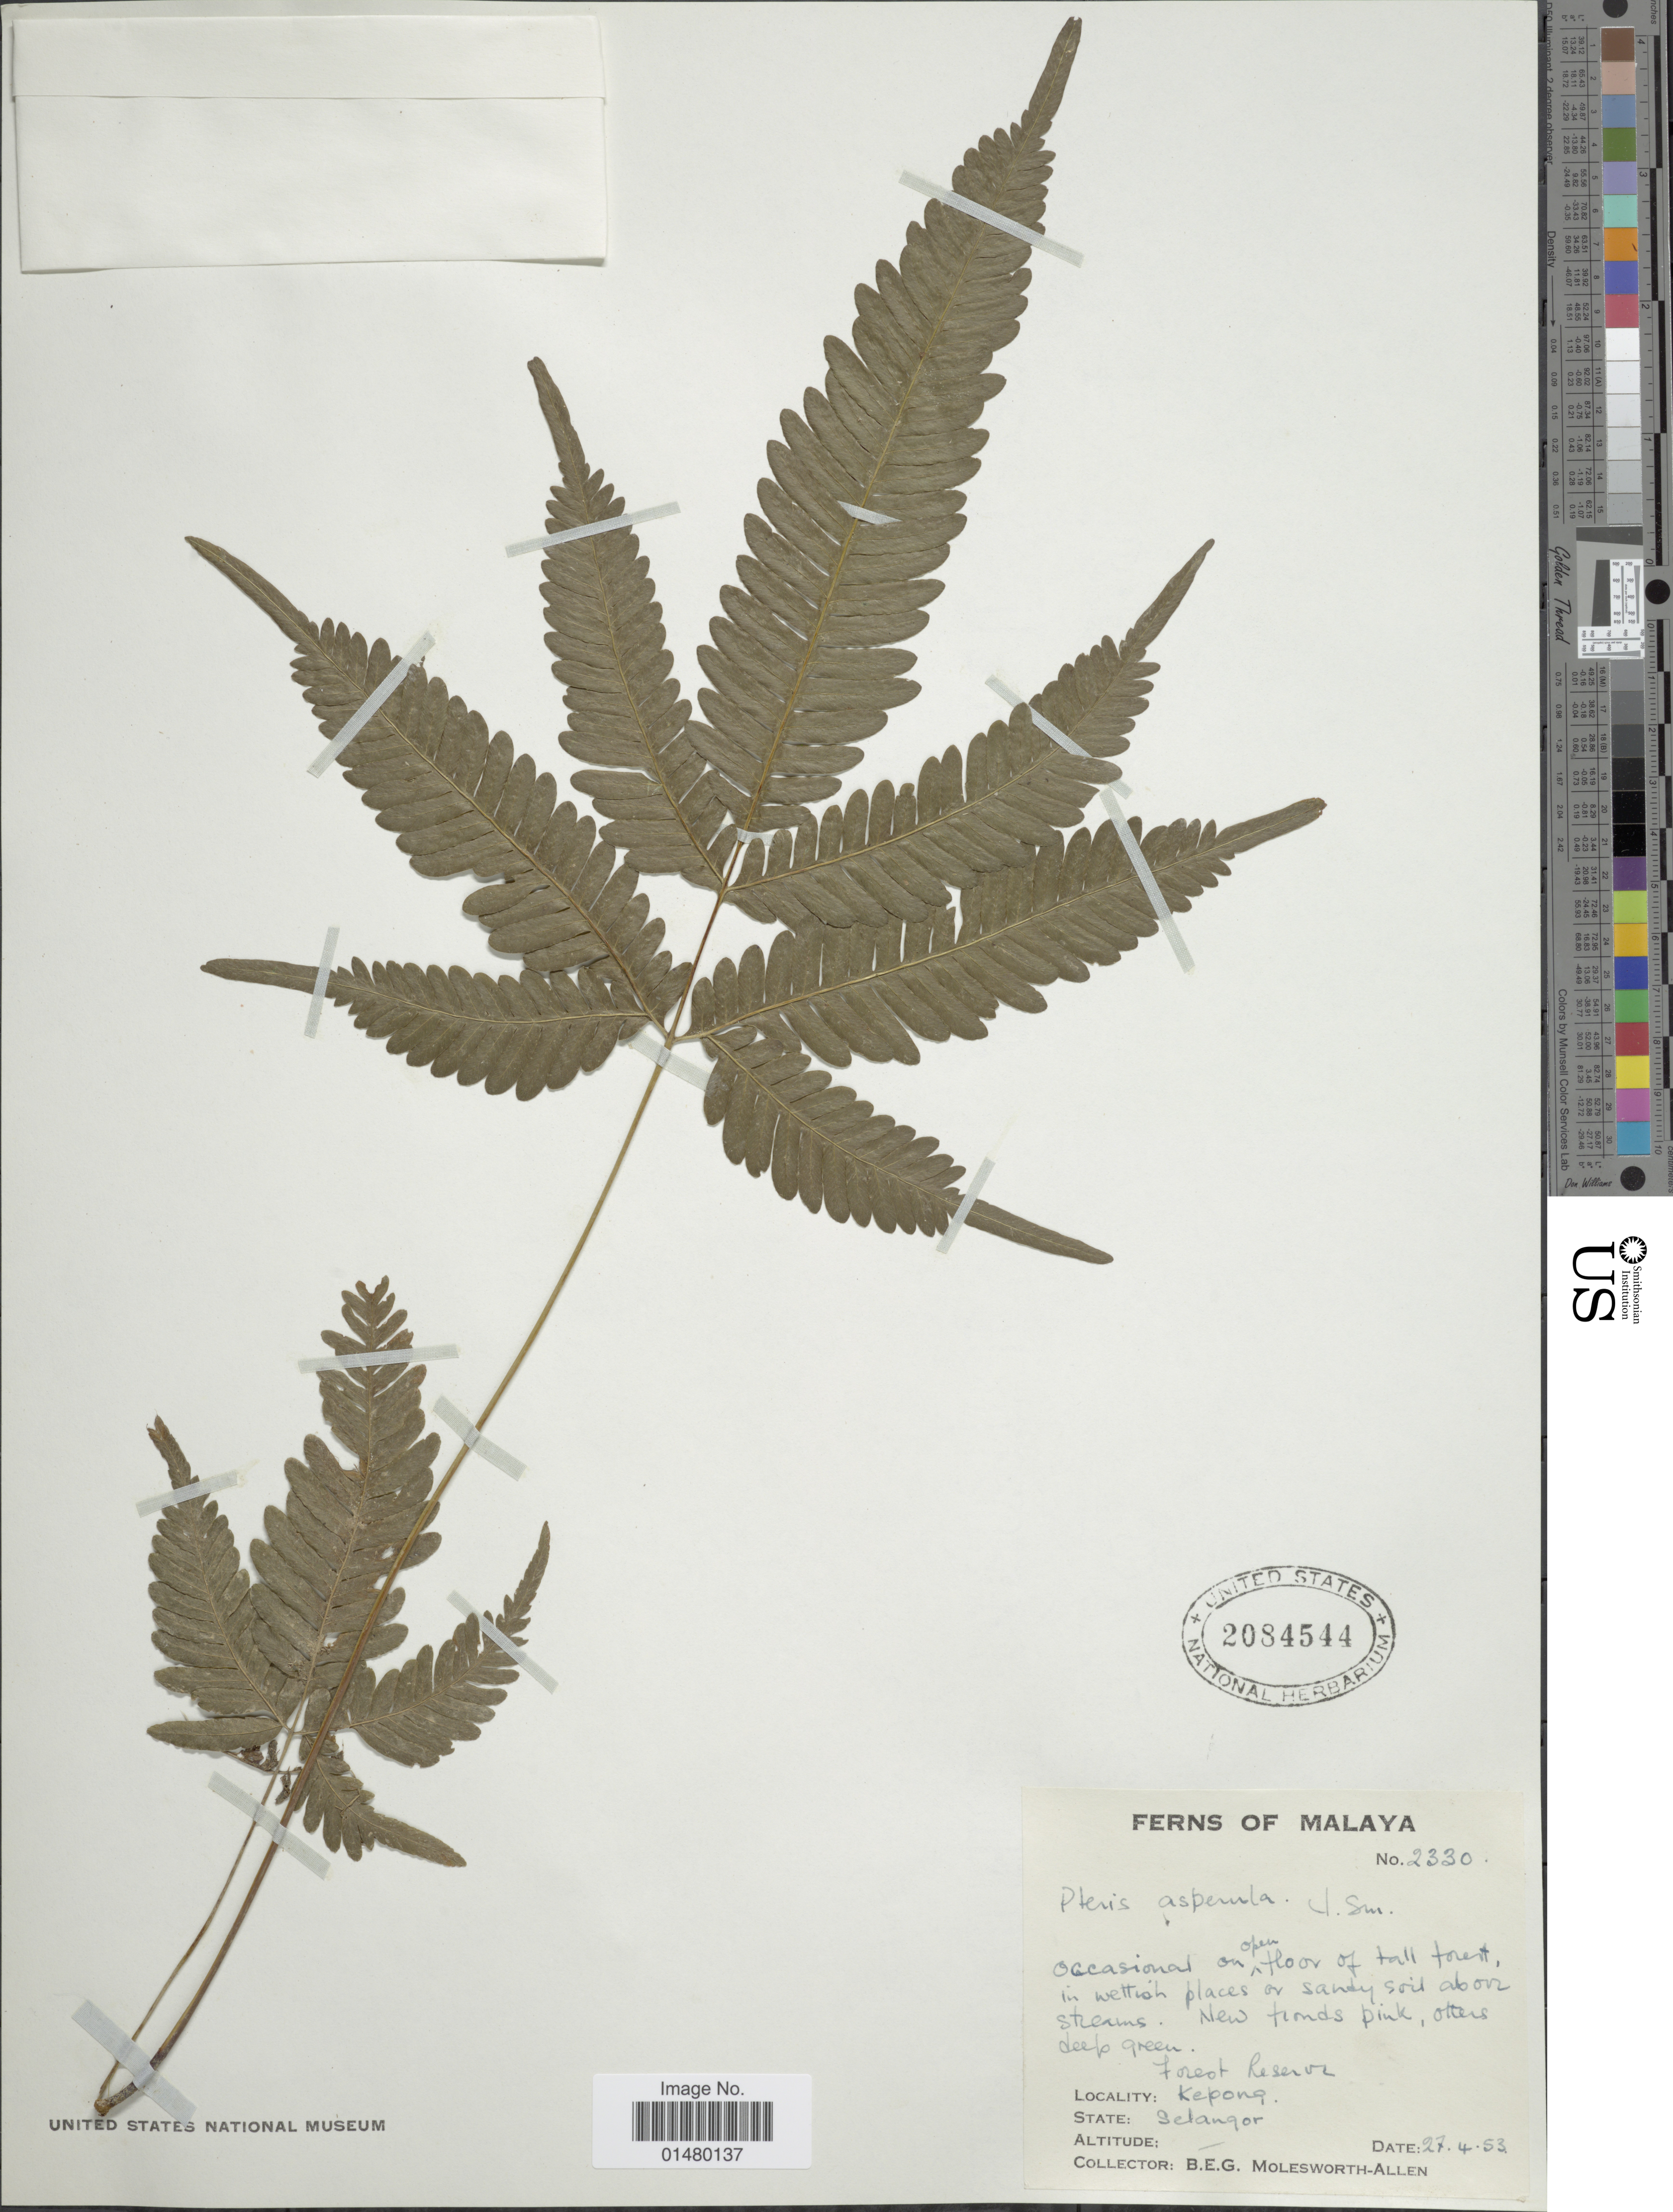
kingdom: Plantae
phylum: Tracheophyta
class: Polypodiopsida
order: Polypodiales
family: Pteridaceae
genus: Pteris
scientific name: Pteris asperula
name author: J. Sm.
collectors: B. E. G. Molesworth-Allen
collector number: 2330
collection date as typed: Transcribed d/m/y: 27/4/53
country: Malaysia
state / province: Selangor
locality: Forest Reserve, Kepong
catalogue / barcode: US 2084544